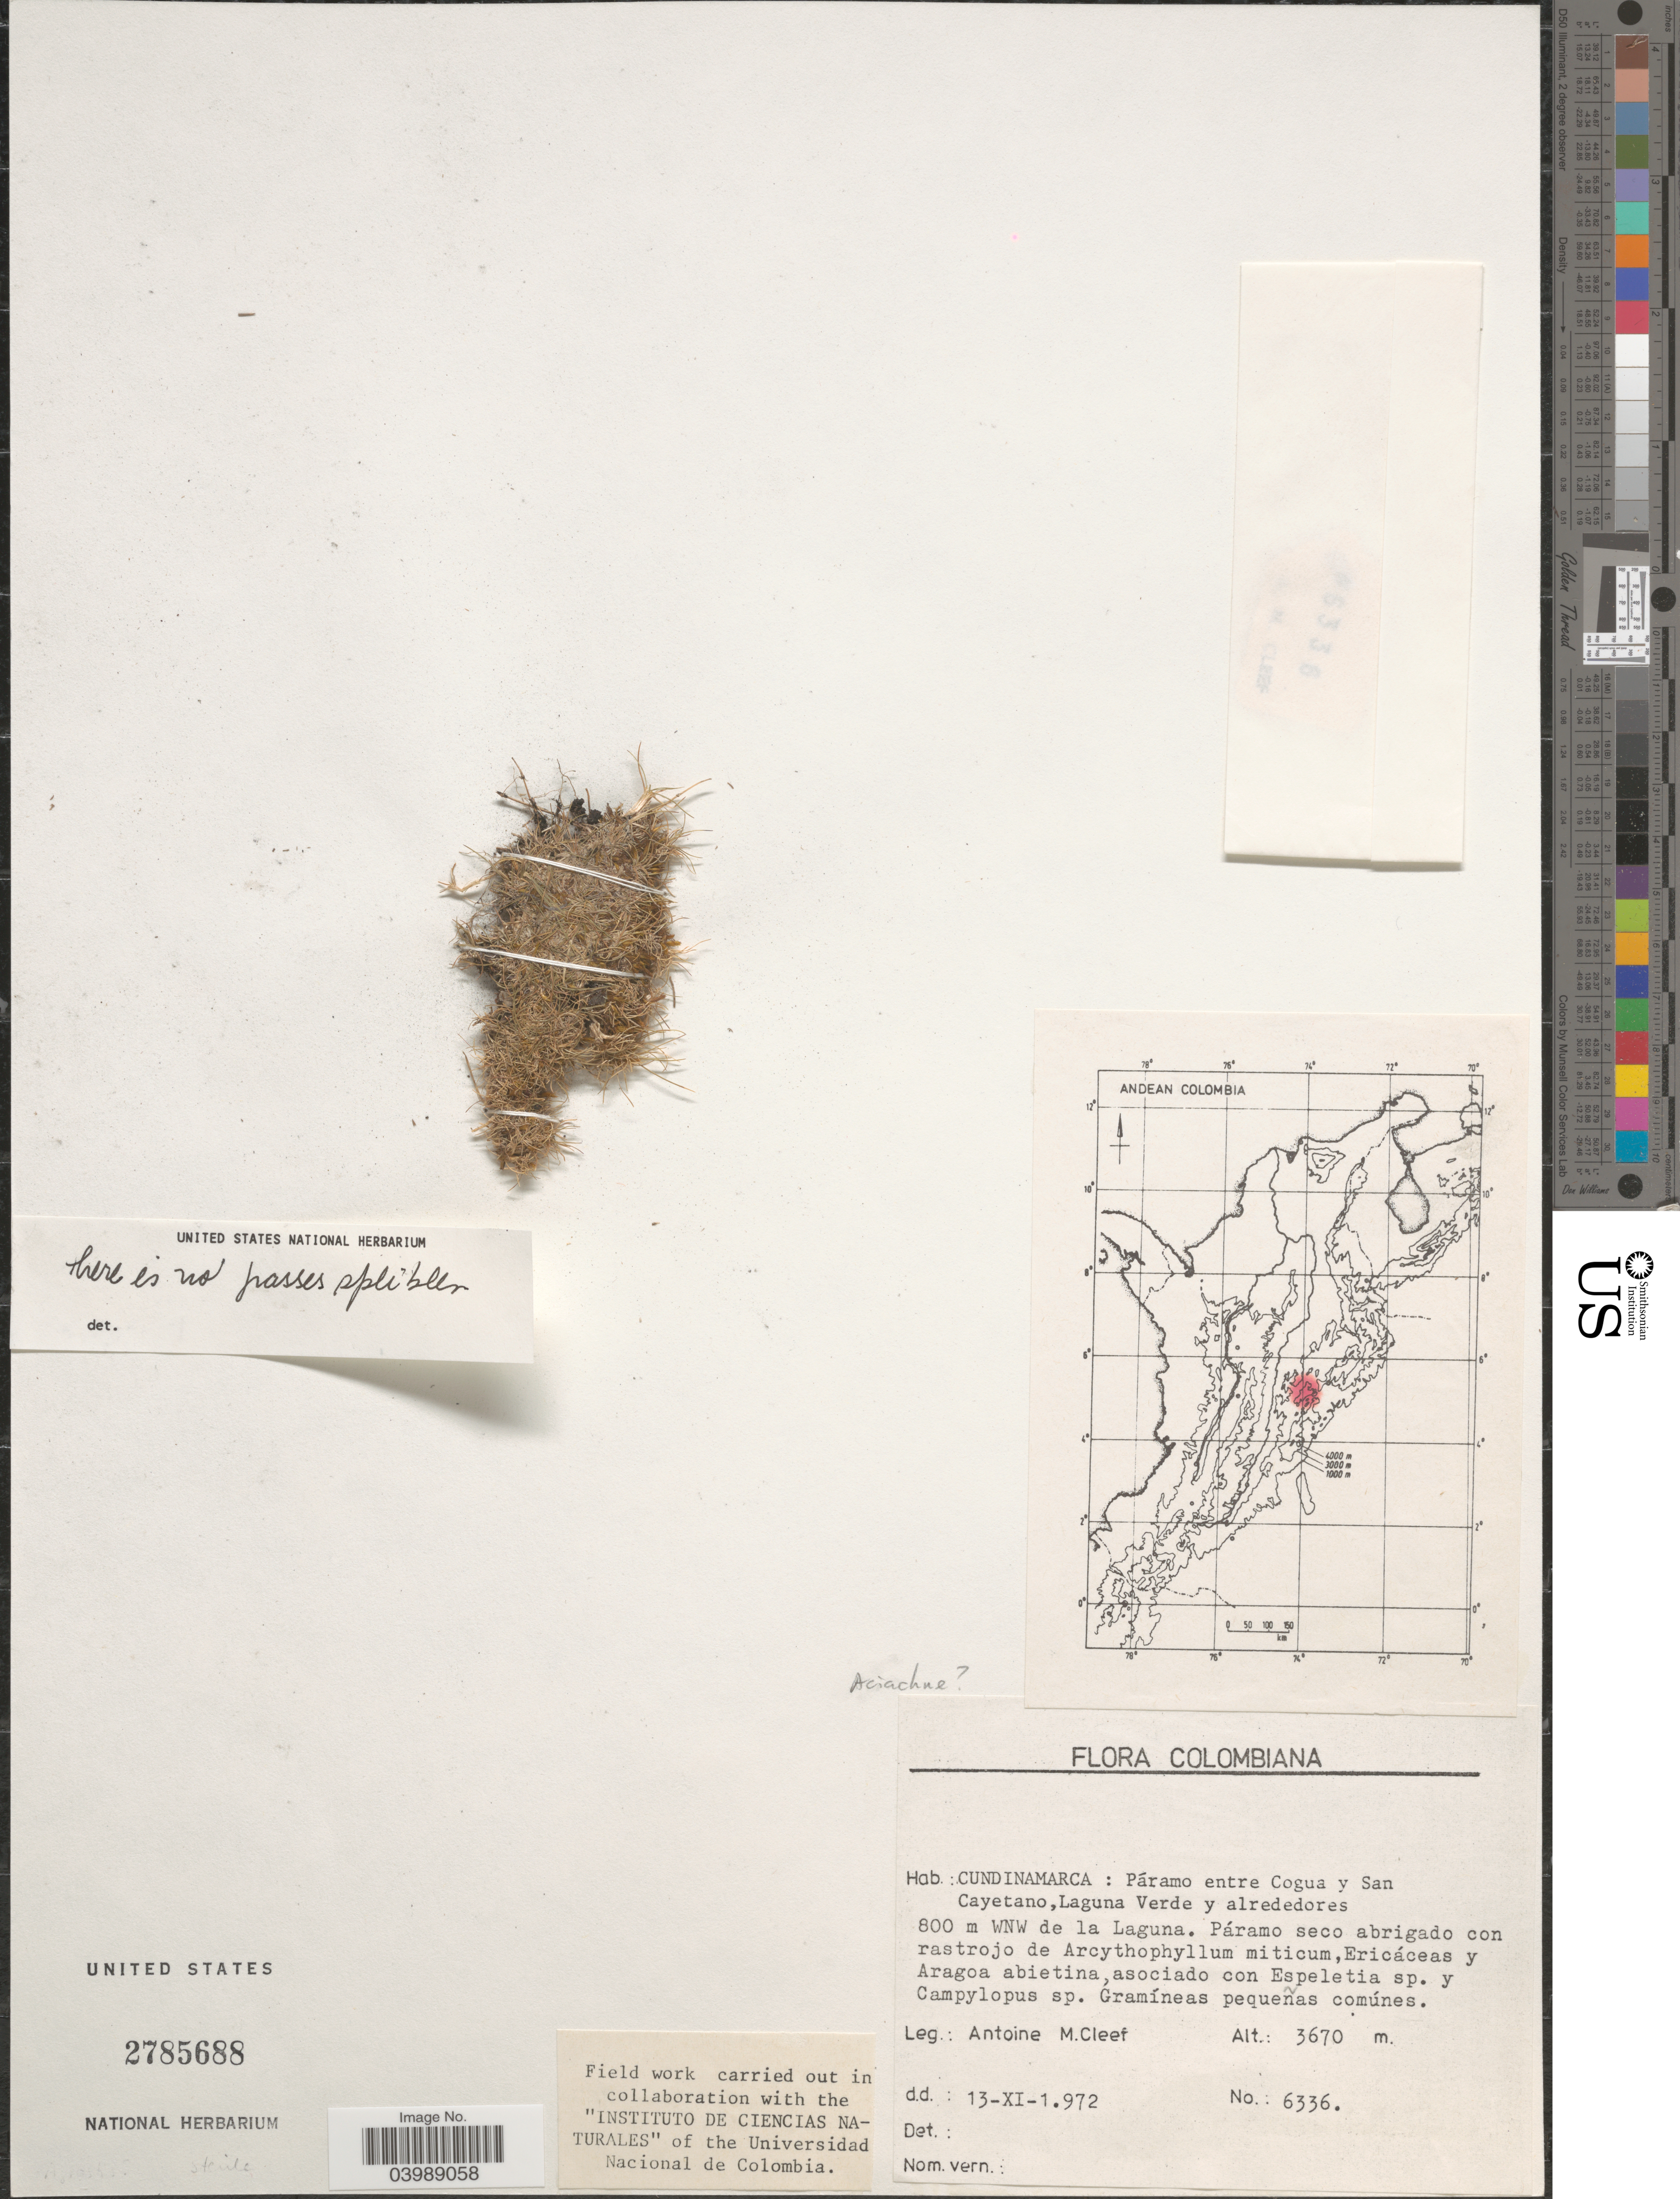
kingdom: Plantae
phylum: Tracheophyta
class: Liliopsida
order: Poales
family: Poaceae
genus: Aciachne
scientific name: Aciachne sp.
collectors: A. M. Cleef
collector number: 6336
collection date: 1972-11-13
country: Colombia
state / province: Cundinamarca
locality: Páramo entre Cogua y San Cayetano, Laguna Verde y alrededores 800 m WNW de la Laguna.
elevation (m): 3670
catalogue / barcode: US 2785688